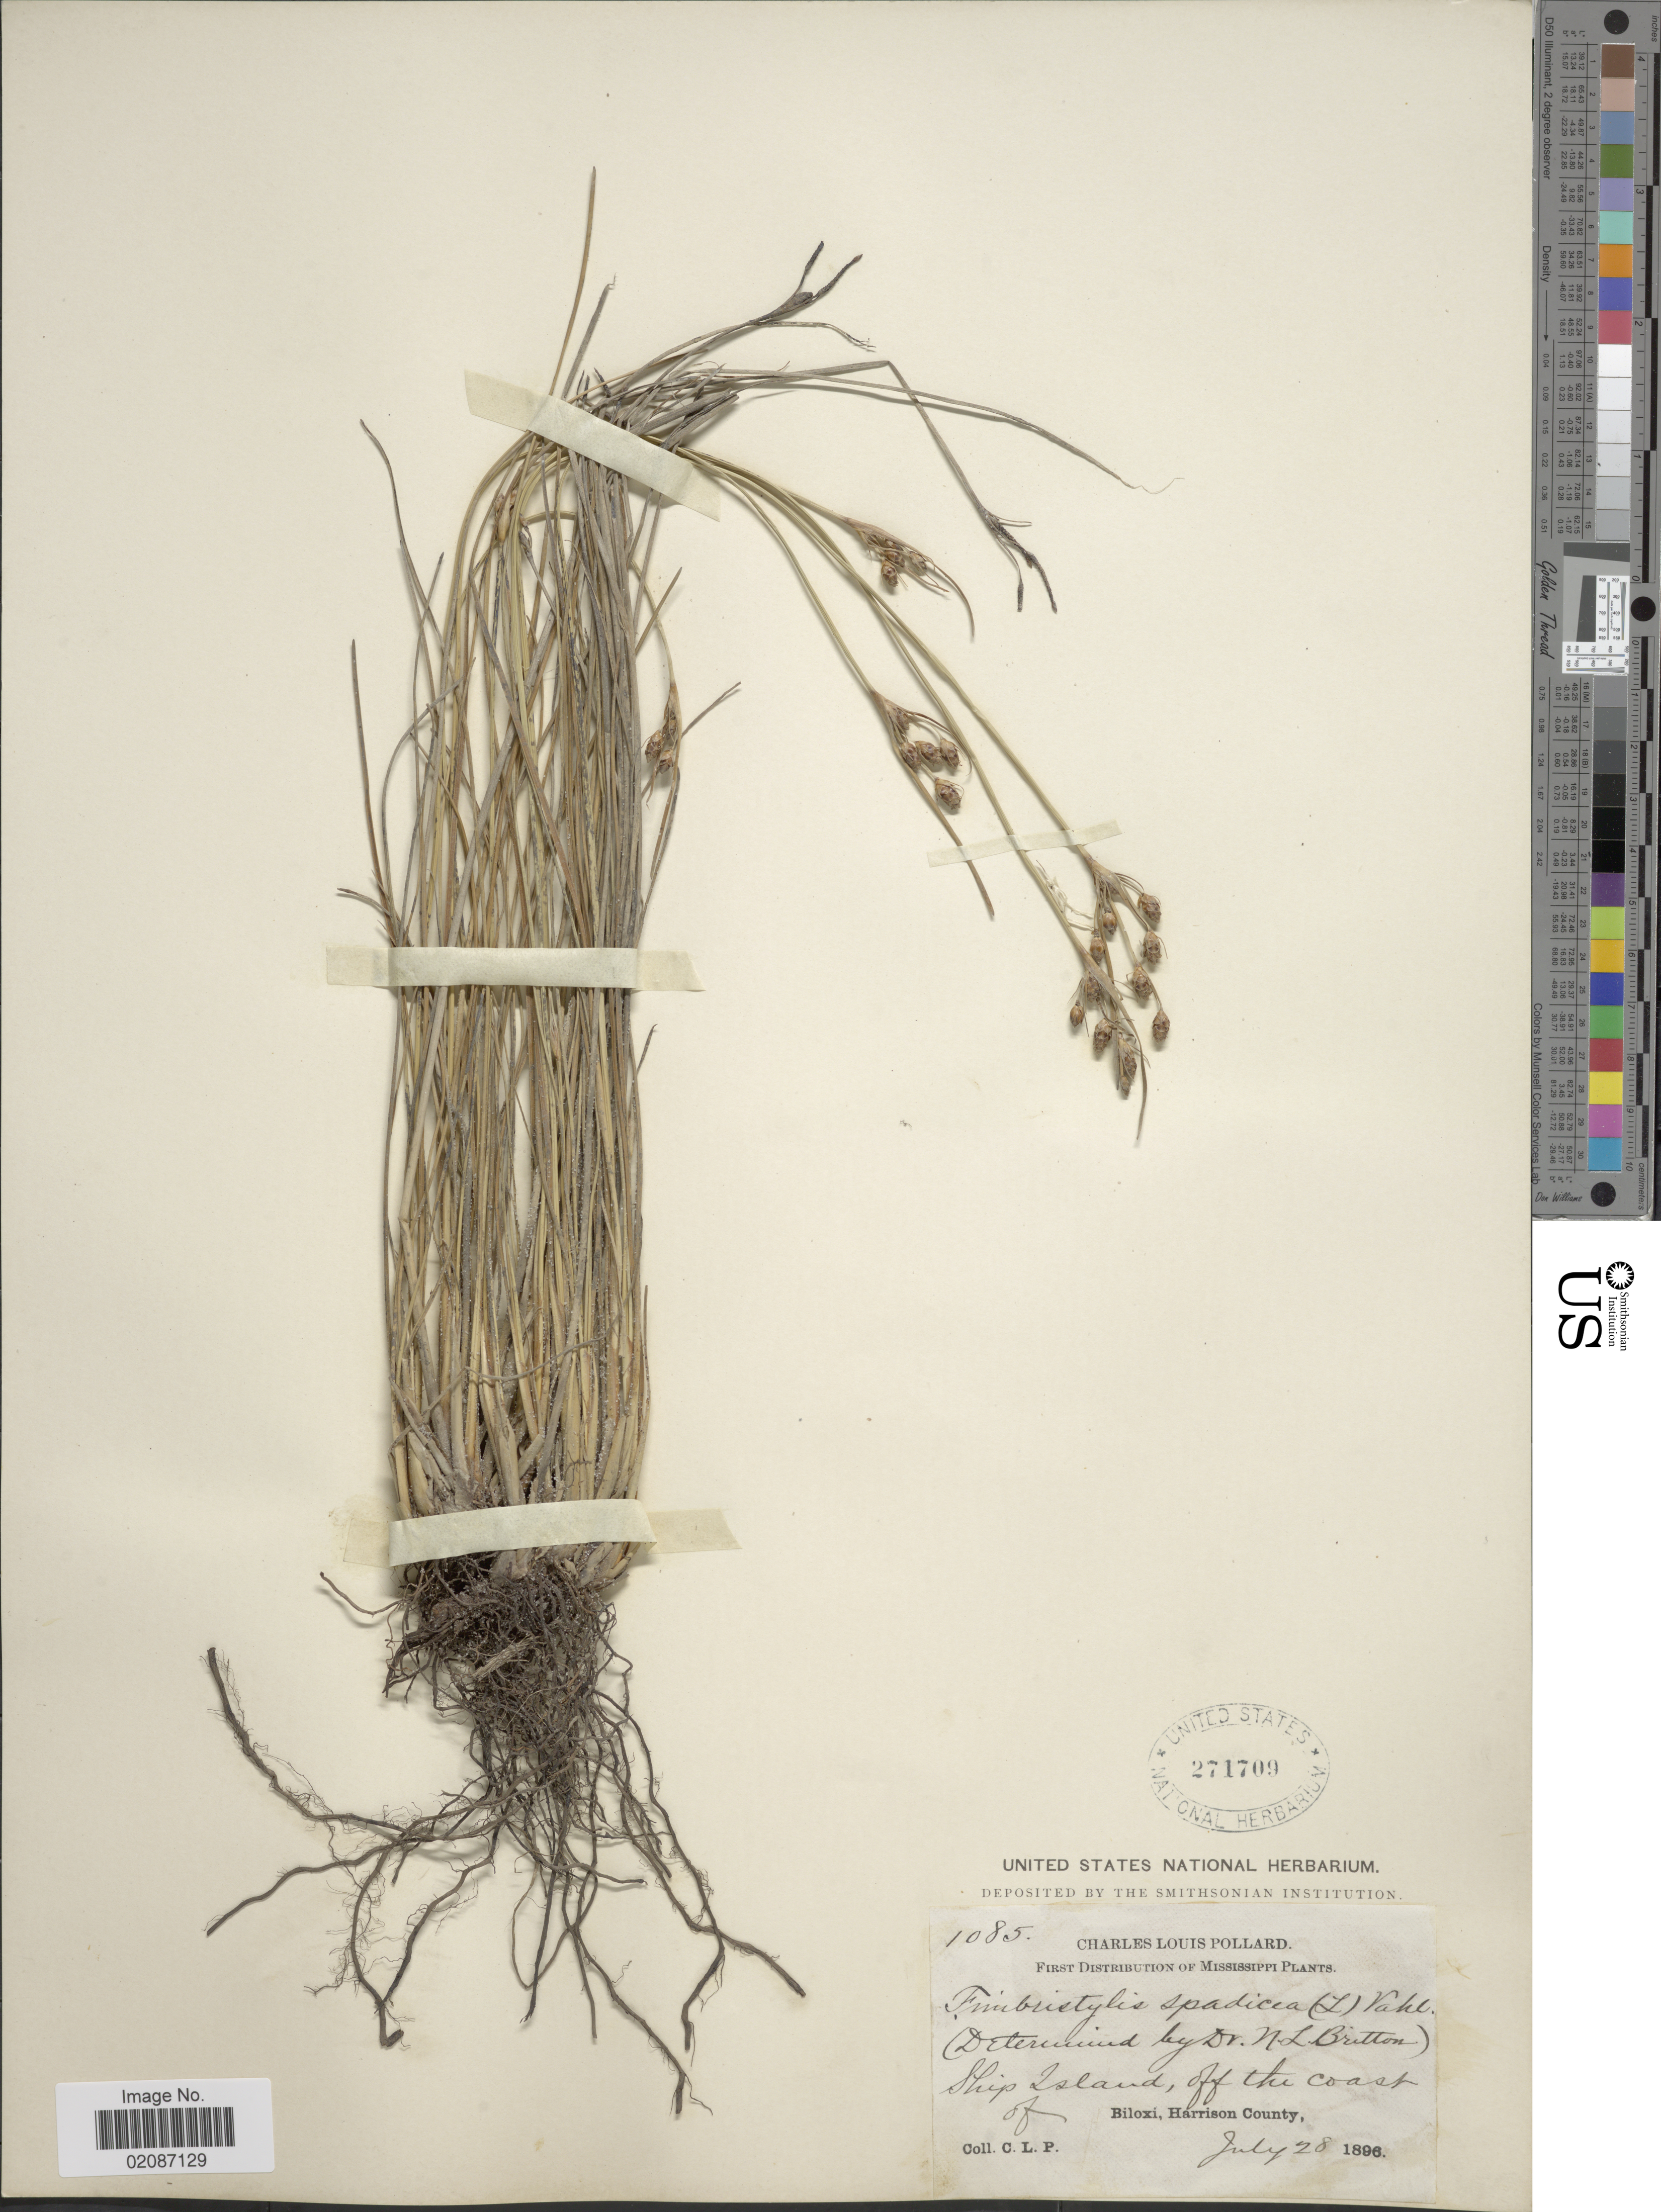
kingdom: Plantae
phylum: Tracheophyta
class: Liliopsida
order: Poales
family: Cyperaceae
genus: Fimbristylis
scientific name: Fimbristylis puberula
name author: (Michx.) Vahl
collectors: C. L. Pollard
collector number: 1085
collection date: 1896-07-28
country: United States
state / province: Mississippi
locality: Ship Island, off the coast of Biloxi, Harrison County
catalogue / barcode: US 271709